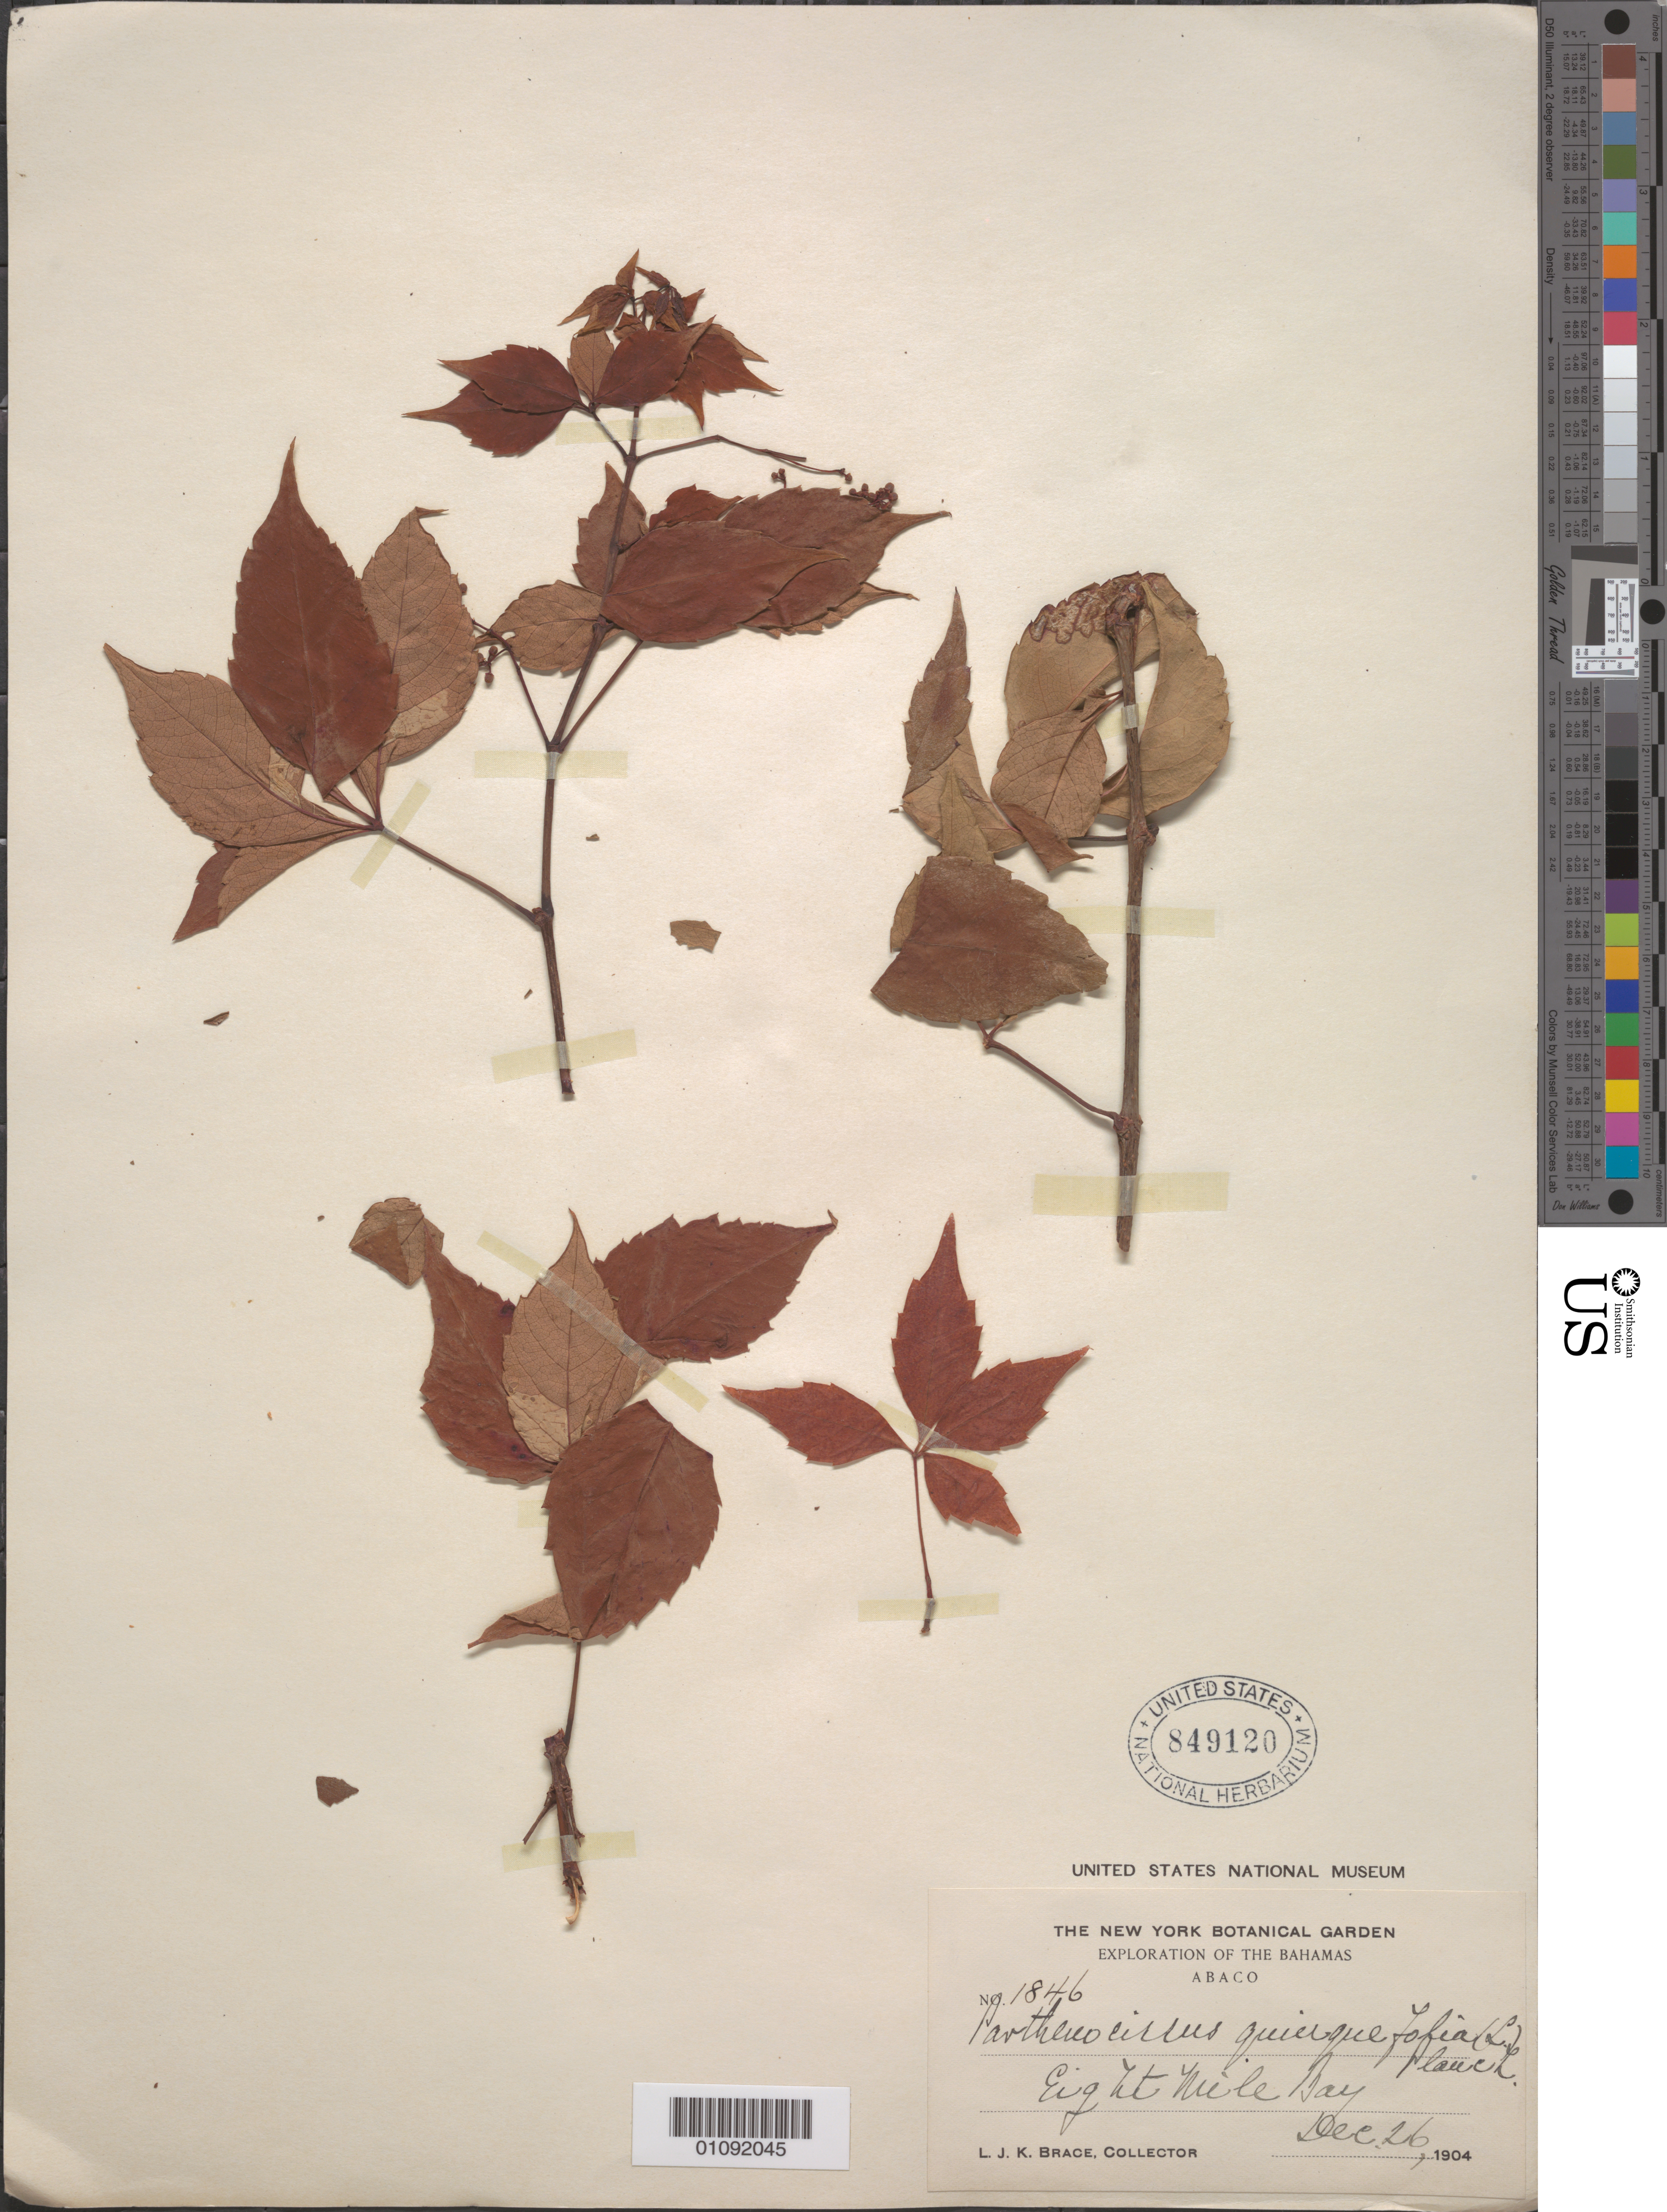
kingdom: Plantae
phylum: Tracheophyta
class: Magnoliopsida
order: Vitales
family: Vitaceae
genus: Parthenocissus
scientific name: Parthenocissus quinquefolia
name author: (L.) Planch.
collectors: L. J. K. Brace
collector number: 1846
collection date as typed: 26 Dec 1904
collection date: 1904-12-26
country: Bahamas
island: Abaco I.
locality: Eight Mile Bay, Abaco, The Bahamas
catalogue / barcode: US 849120